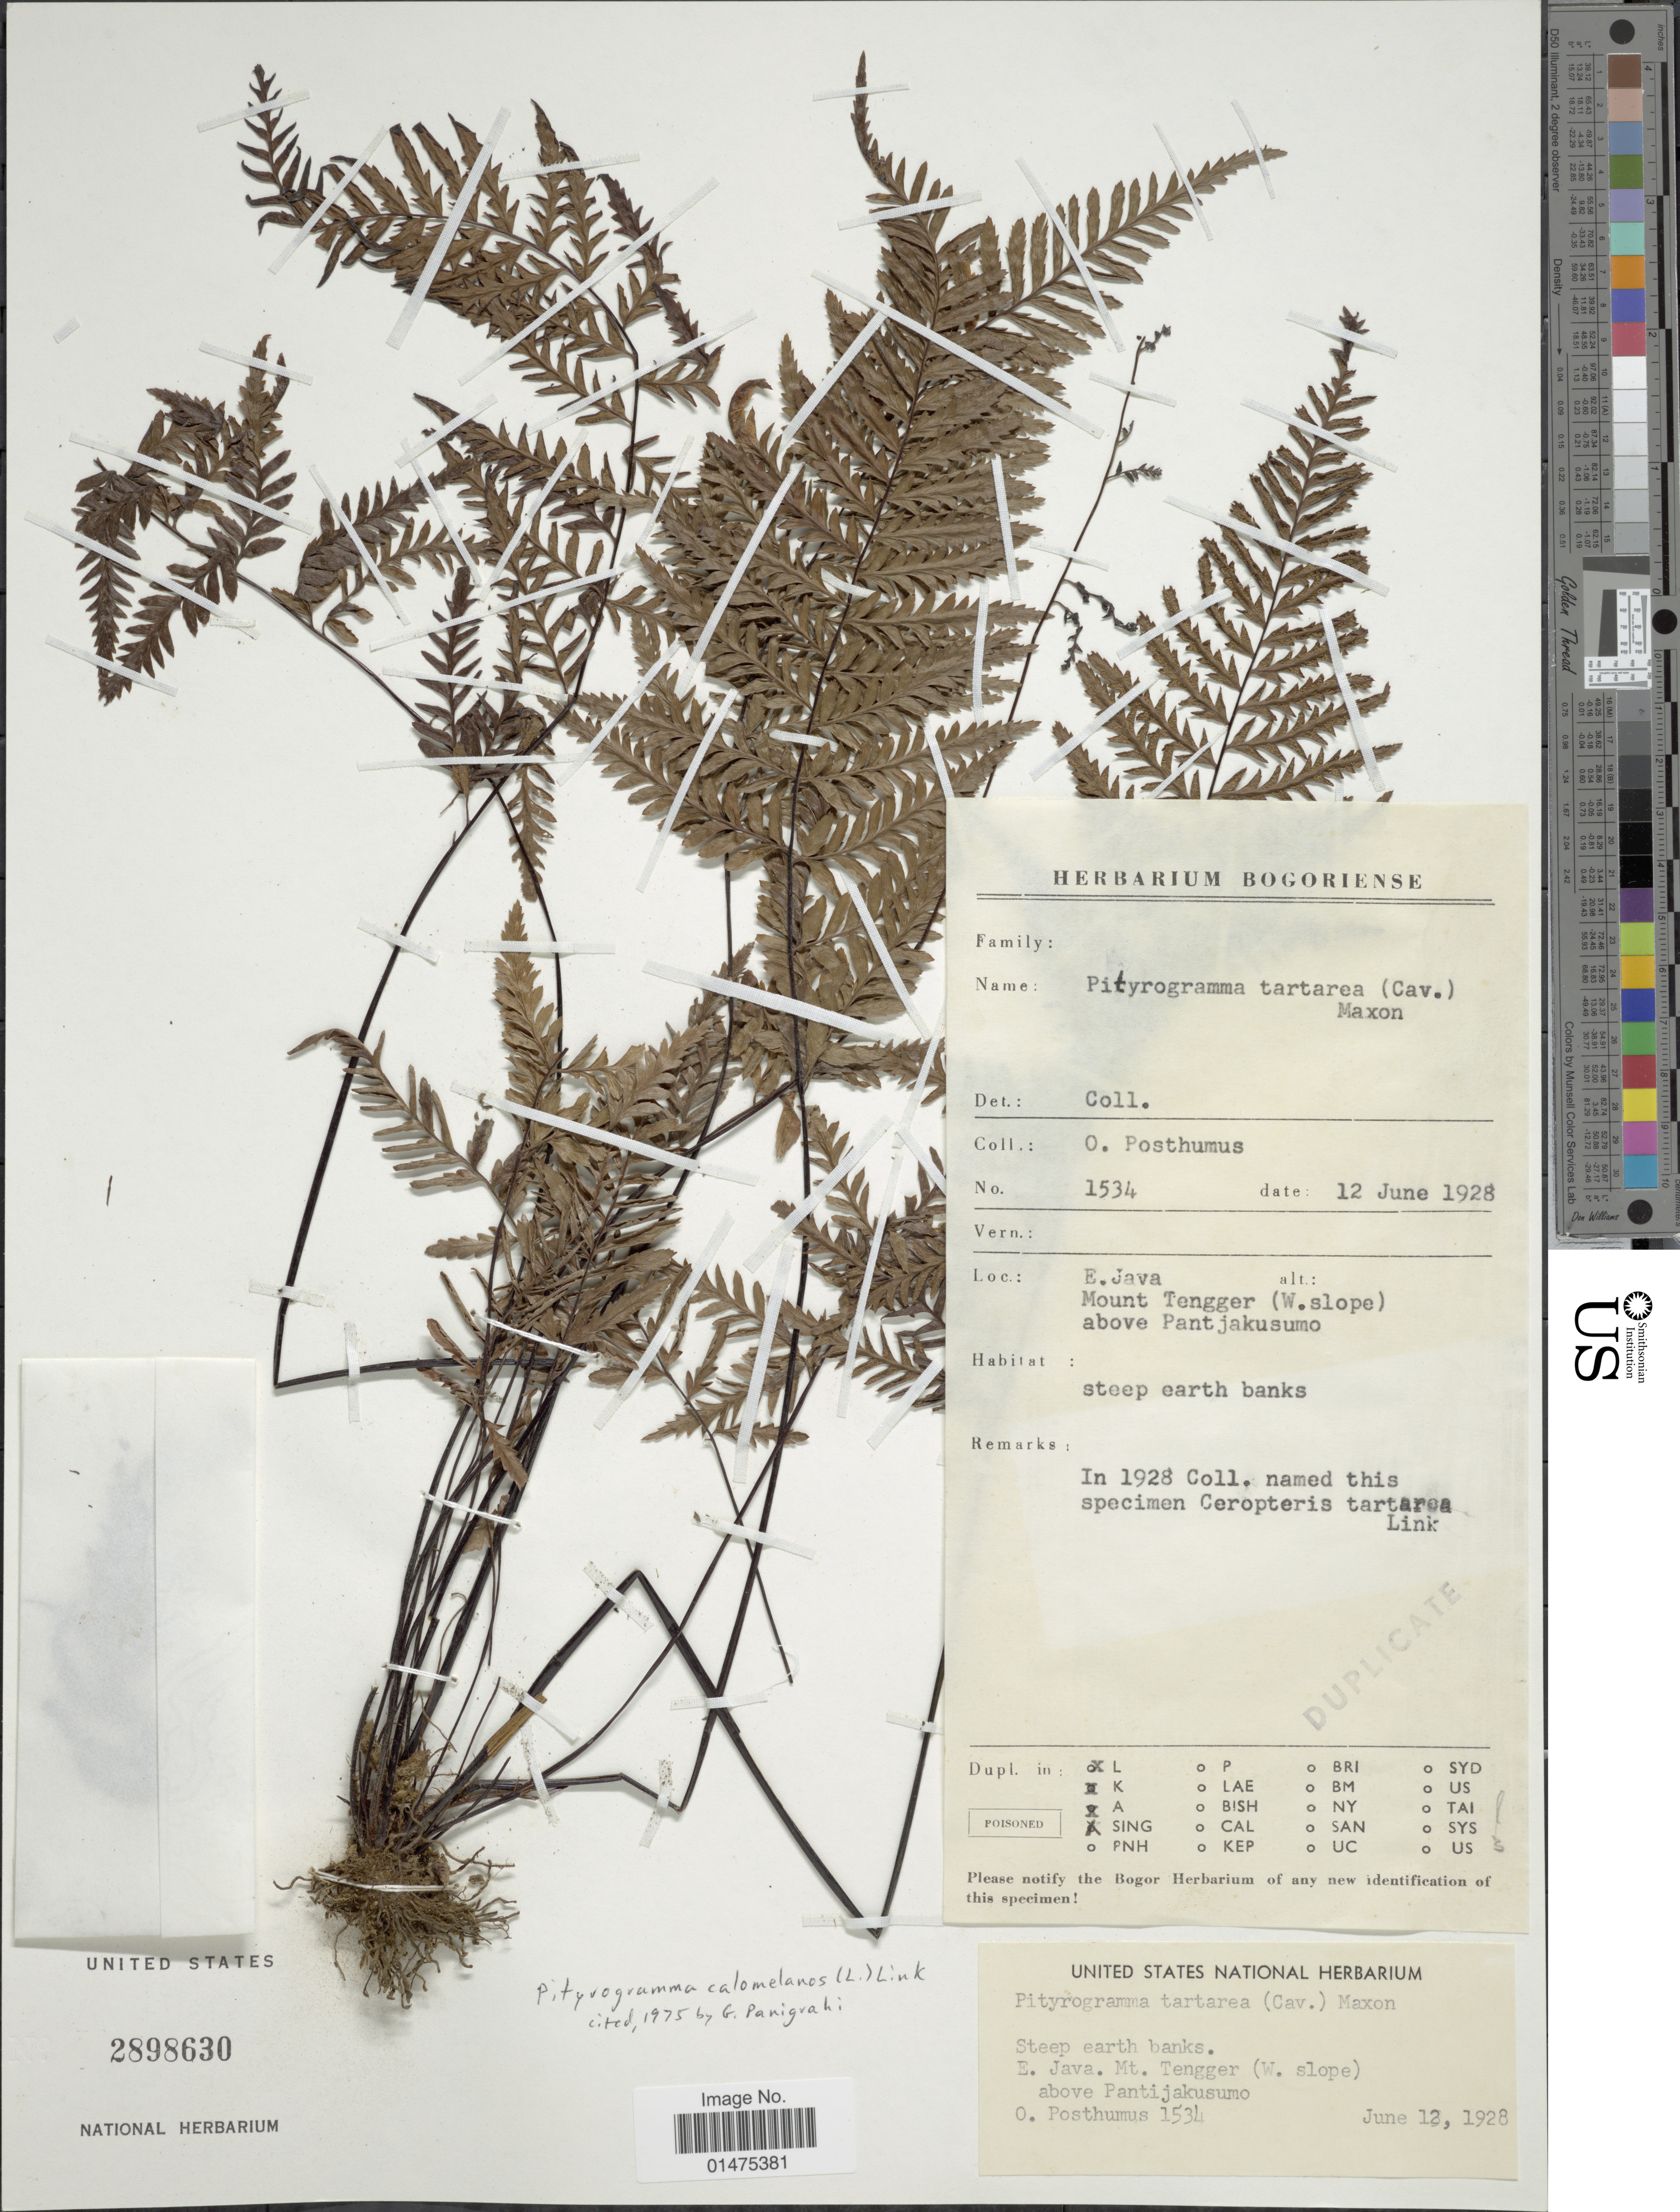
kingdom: Plantae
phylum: Tracheophyta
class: Polypodiopsida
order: Polypodiales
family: Pteridaceae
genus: Pityrogramma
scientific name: Pityrogramma calomelanos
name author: (L.) Link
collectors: O. Posthumus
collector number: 1534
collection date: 1928-06-12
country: Indonesia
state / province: Java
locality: E. Java, Mount Tengger ( W. slope) above Pantjakusomo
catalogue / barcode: US 2898630